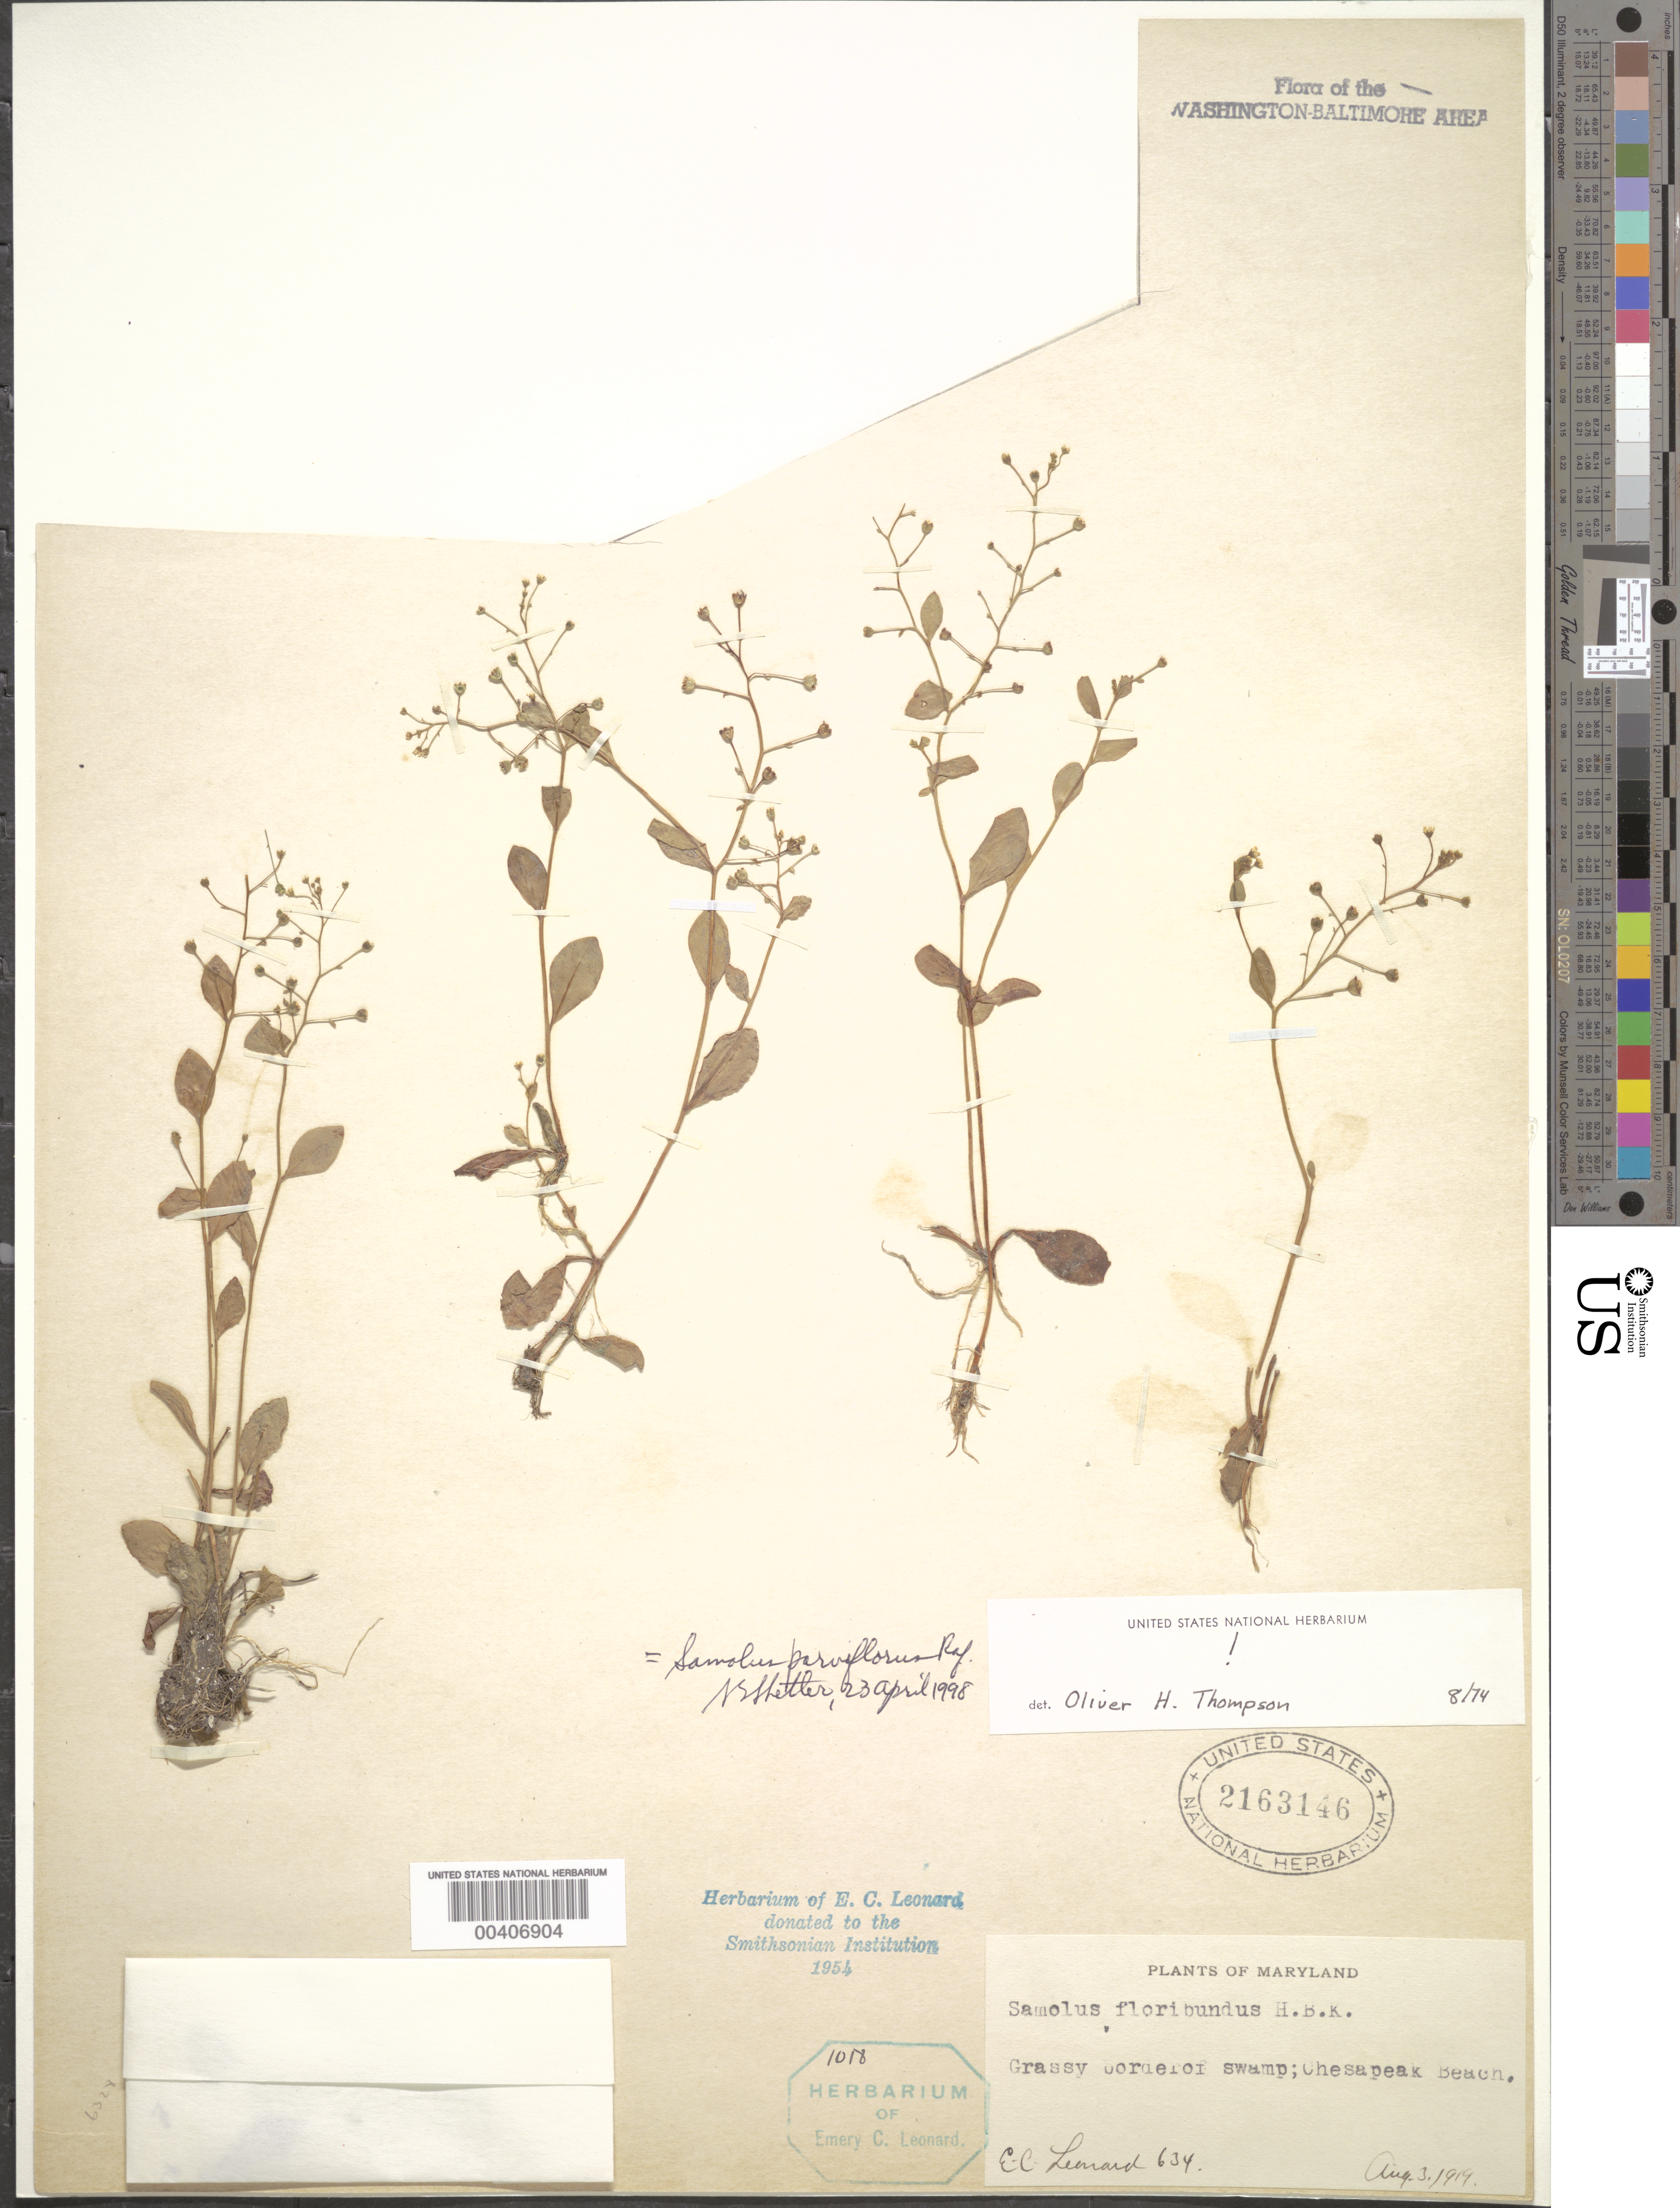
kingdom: Plantae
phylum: Tracheophyta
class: Magnoliopsida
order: Ericales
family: Primulaceae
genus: Samolus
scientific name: Samolus parviflorus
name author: Raf.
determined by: Thompson, O. H.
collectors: E. C. Leonard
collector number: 634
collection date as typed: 01 Aug 1919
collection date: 1919-08-01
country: United States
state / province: Maryland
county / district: Calvert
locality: Chesapeake Beach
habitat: Grassy border of swamp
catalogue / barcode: US 2163146